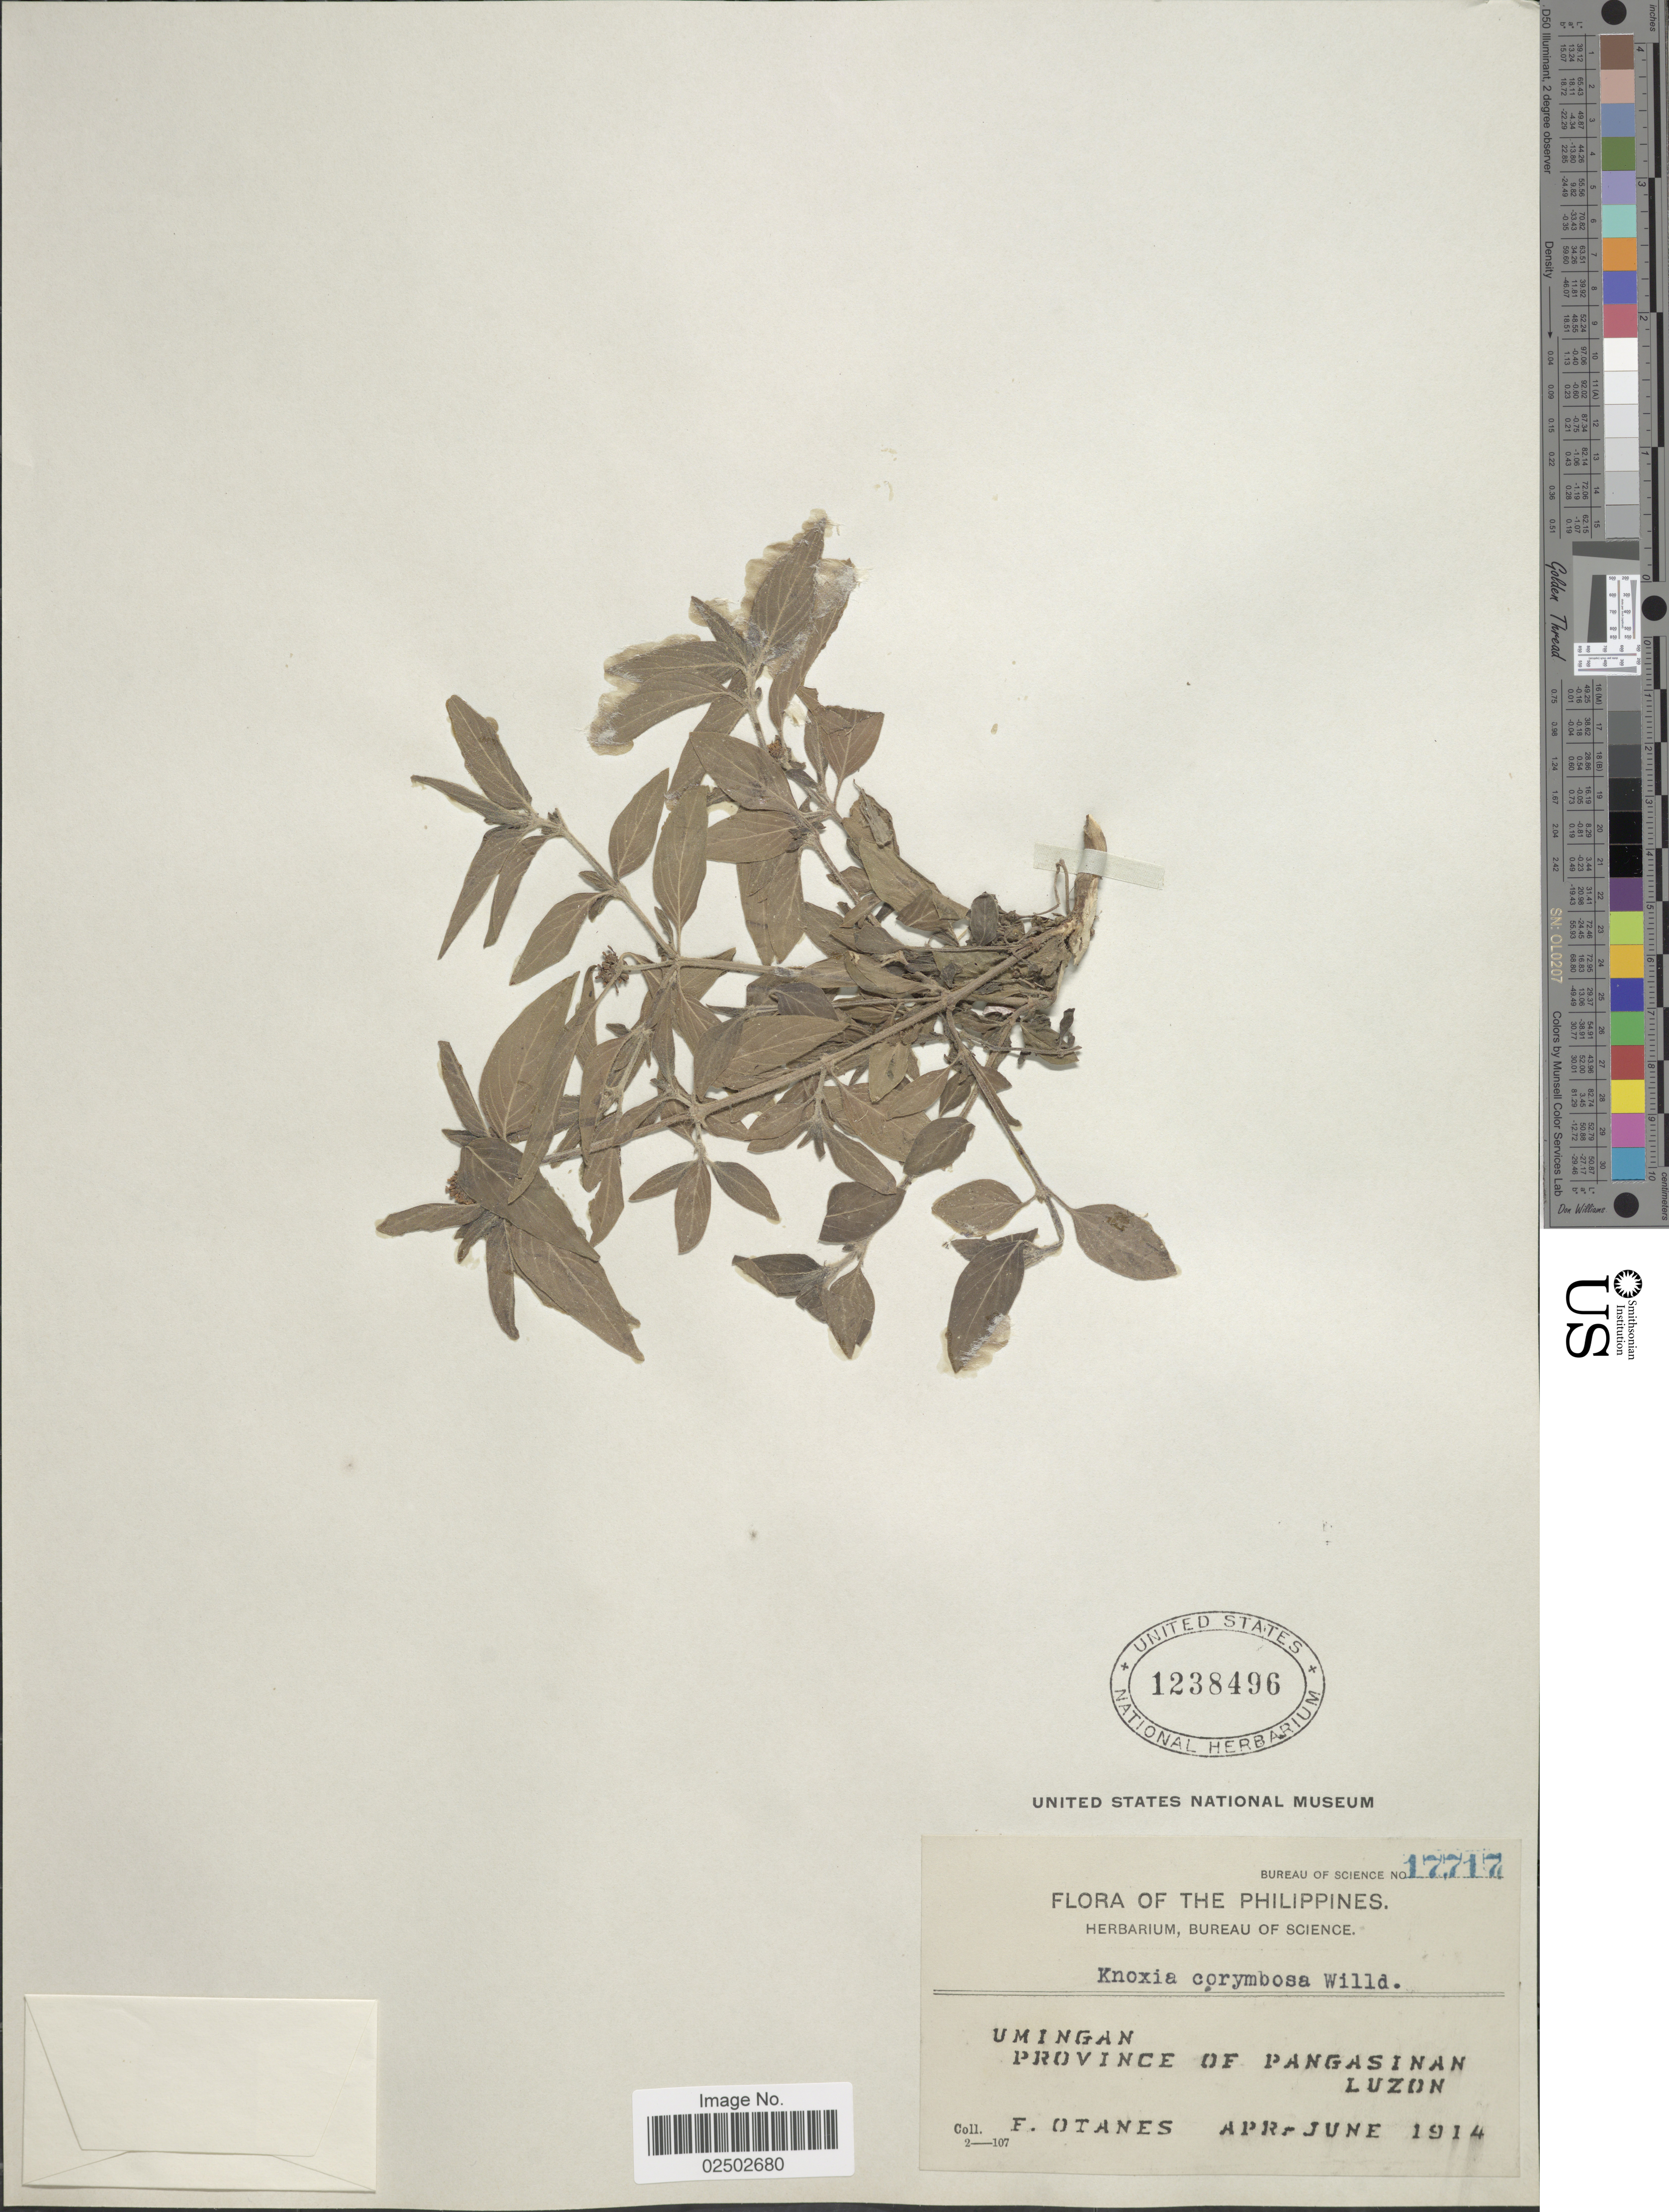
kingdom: Plantae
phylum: Tracheophyta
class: Magnoliopsida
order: Gentianales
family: Rubiaceae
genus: Knoxia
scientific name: Knoxia corymbosa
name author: Willd.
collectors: F. Q. Otanes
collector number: Bureau of Science 17717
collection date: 1914-04/1914-06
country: Philippines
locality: Umingan, Province of Pangasinan, Luzon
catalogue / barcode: US 1238496